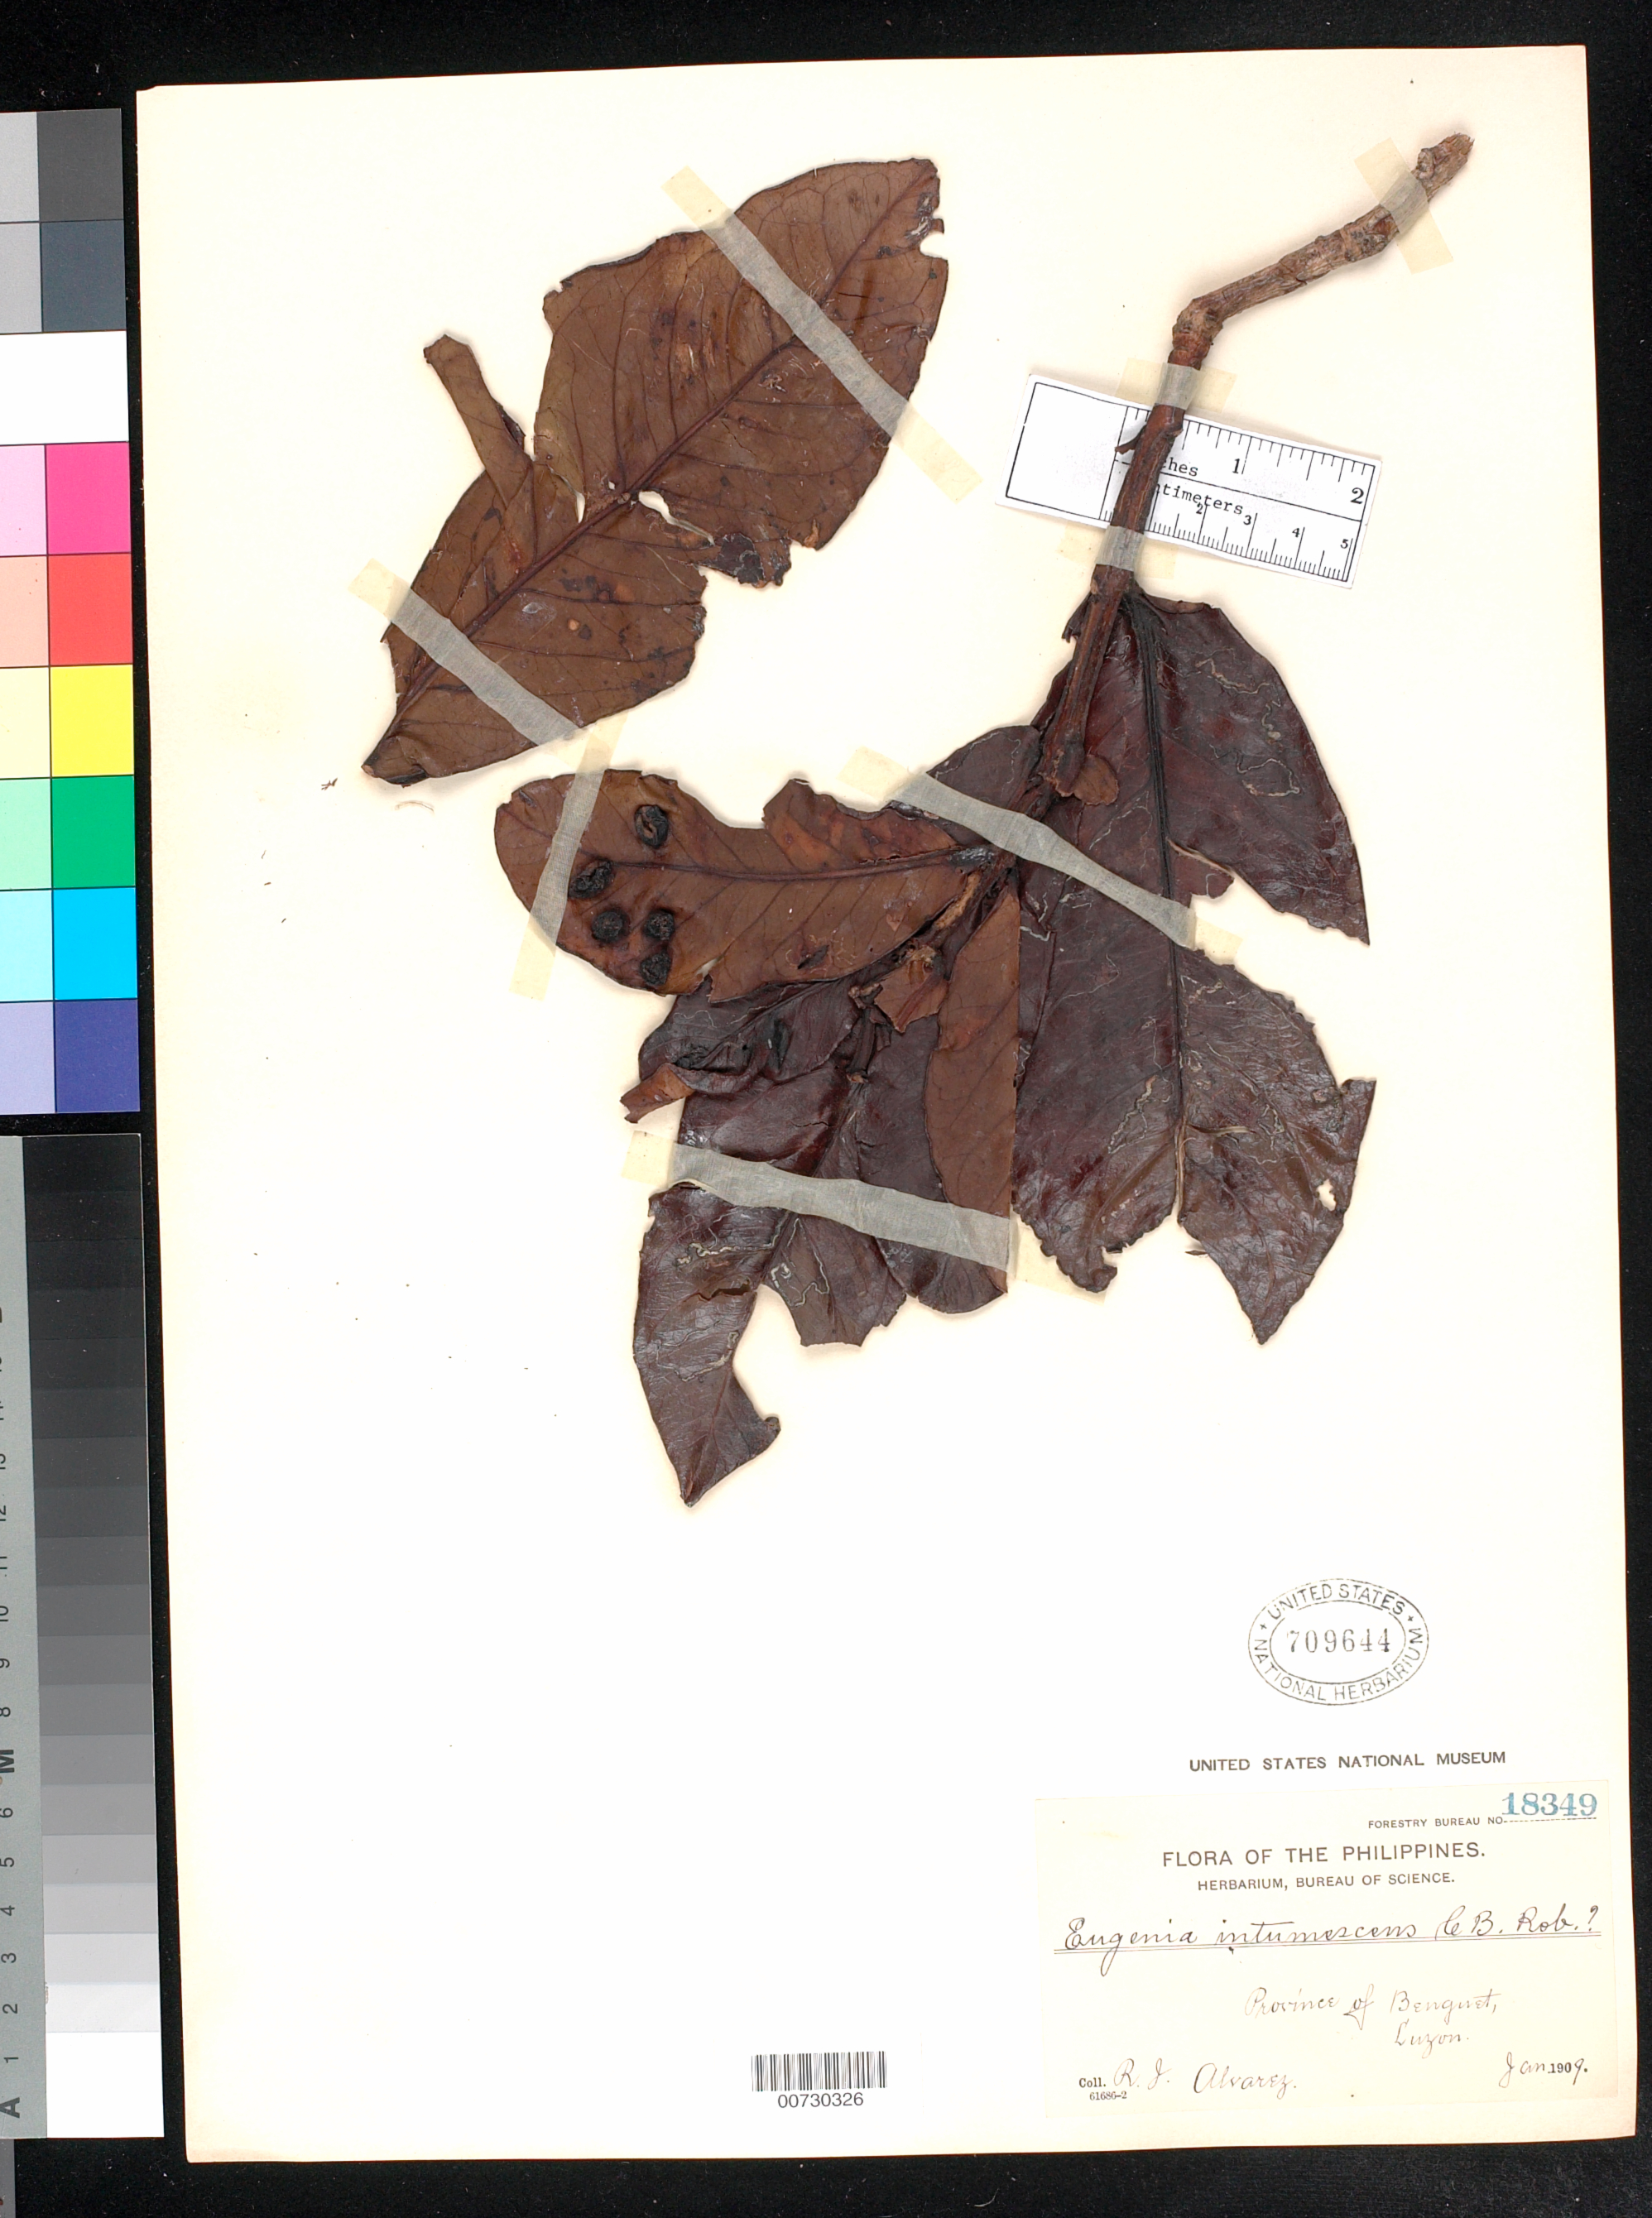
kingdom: Plantae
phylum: Tracheophyta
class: Magnoliopsida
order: Myrtales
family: Myrtaceae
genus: Syzygium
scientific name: Syzygium intumescens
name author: (C.B. Rob.) Merr.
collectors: R. Alvarez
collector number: For. Bur. 18349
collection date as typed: Jan 1909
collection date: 1909-01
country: Philippines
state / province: Cordillera (Administrative Region)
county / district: Benguet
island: Luzon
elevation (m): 1700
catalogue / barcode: US 709644